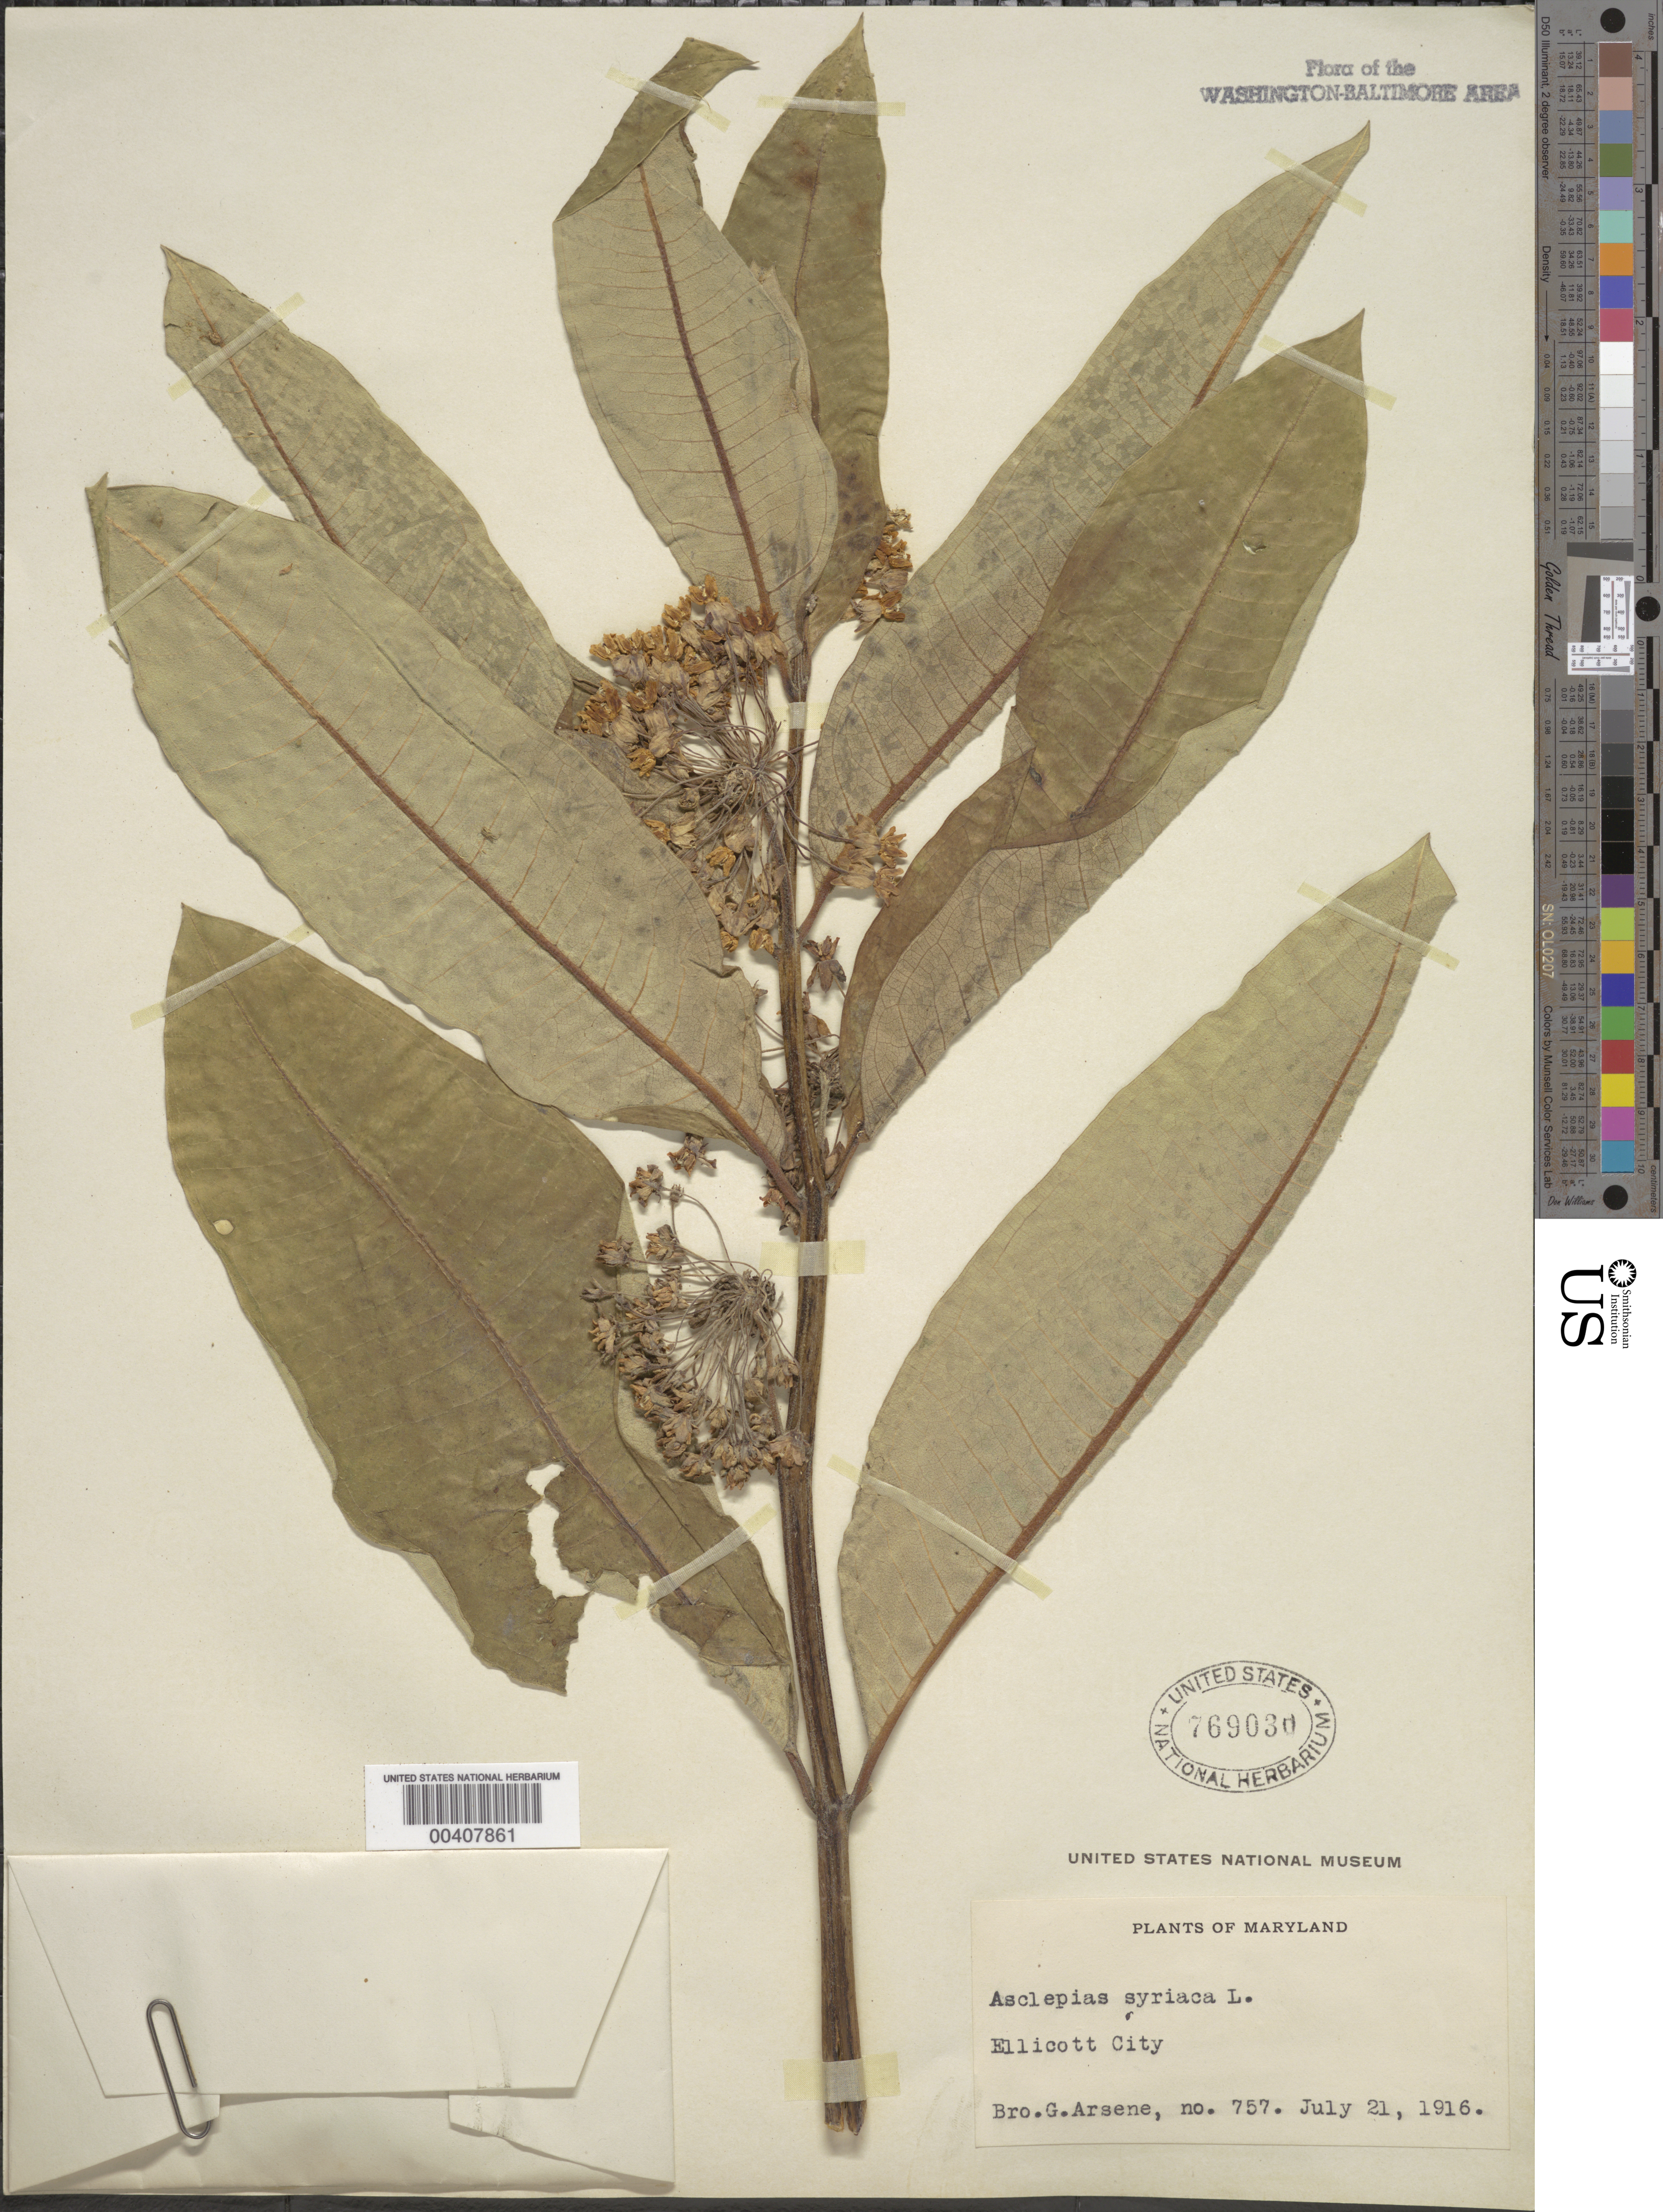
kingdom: Plantae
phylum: Tracheophyta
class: Magnoliopsida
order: Gentianales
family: Apocynaceae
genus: Asclepias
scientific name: Asclepias syriaca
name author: L.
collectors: Bro. G. Arsène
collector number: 757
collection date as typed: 21 Jul 1916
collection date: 1916-07-21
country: United States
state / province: Maryland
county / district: Howard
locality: Ellicott City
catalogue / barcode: US 769030